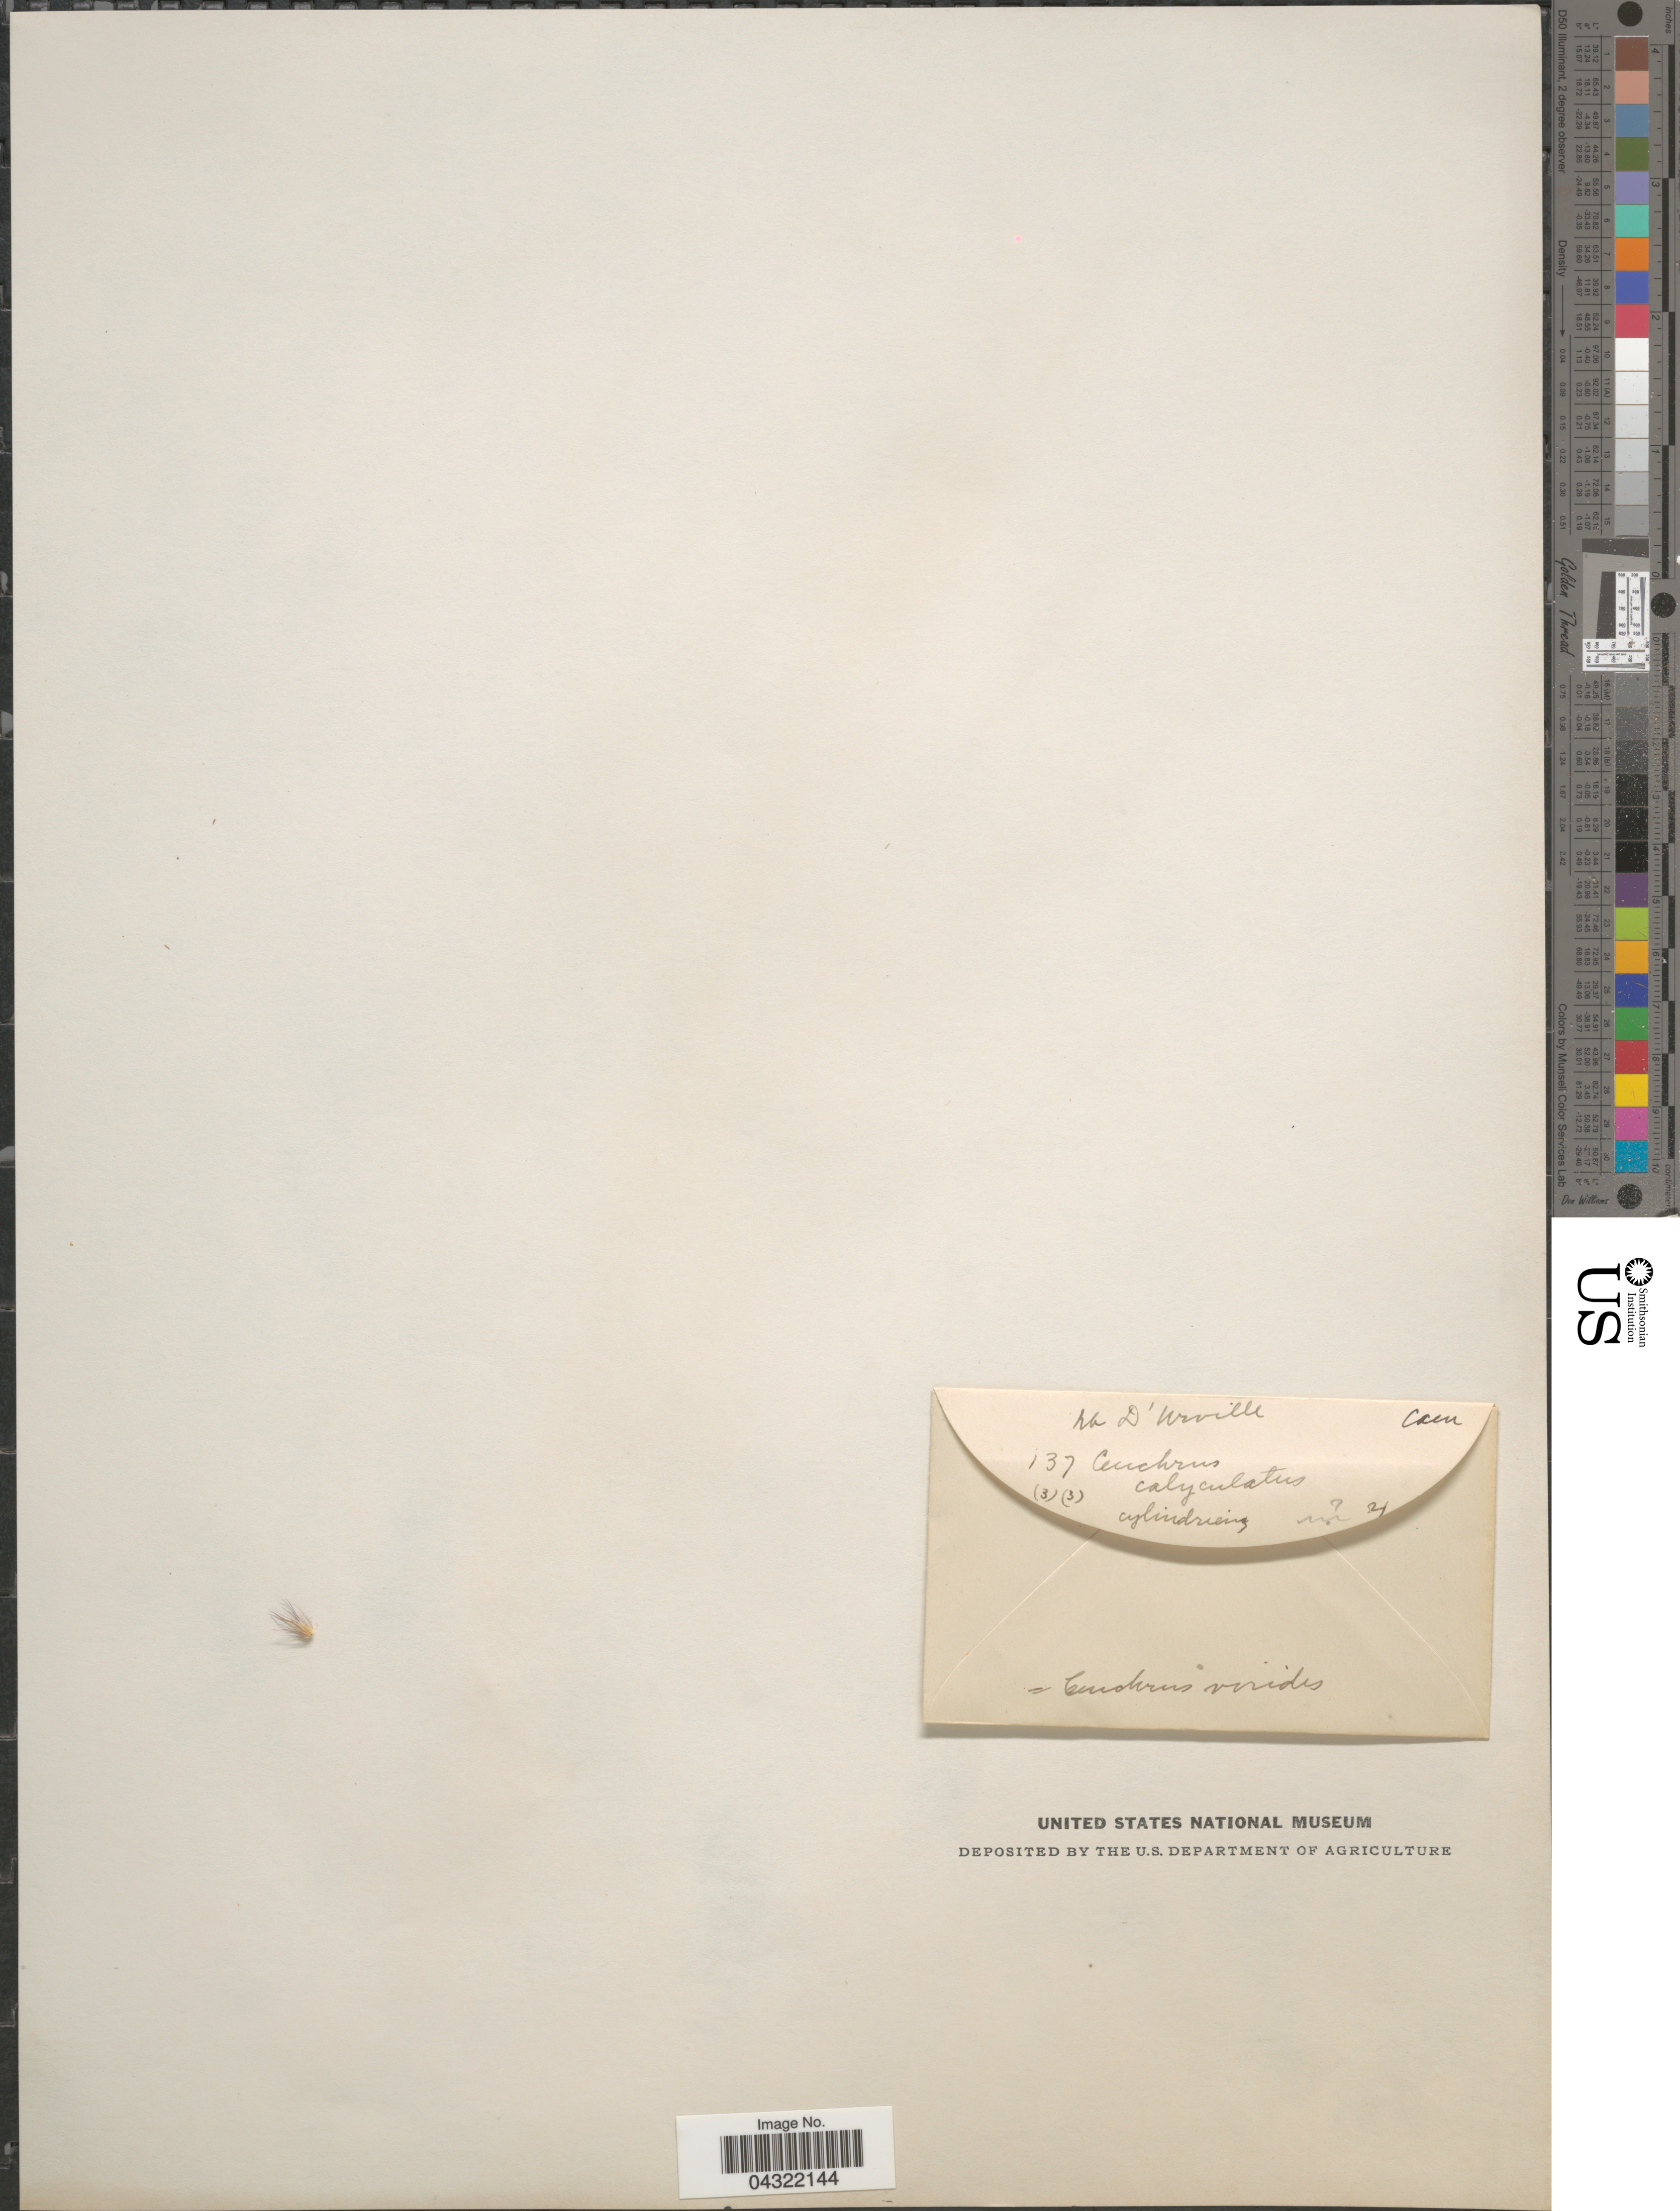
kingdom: Plantae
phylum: Tracheophyta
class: Liliopsida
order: Poales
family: Poaceae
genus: Cenchrus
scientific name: Cenchrus brownii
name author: Roem. & Schult.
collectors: Ex herb. D'Urville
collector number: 137